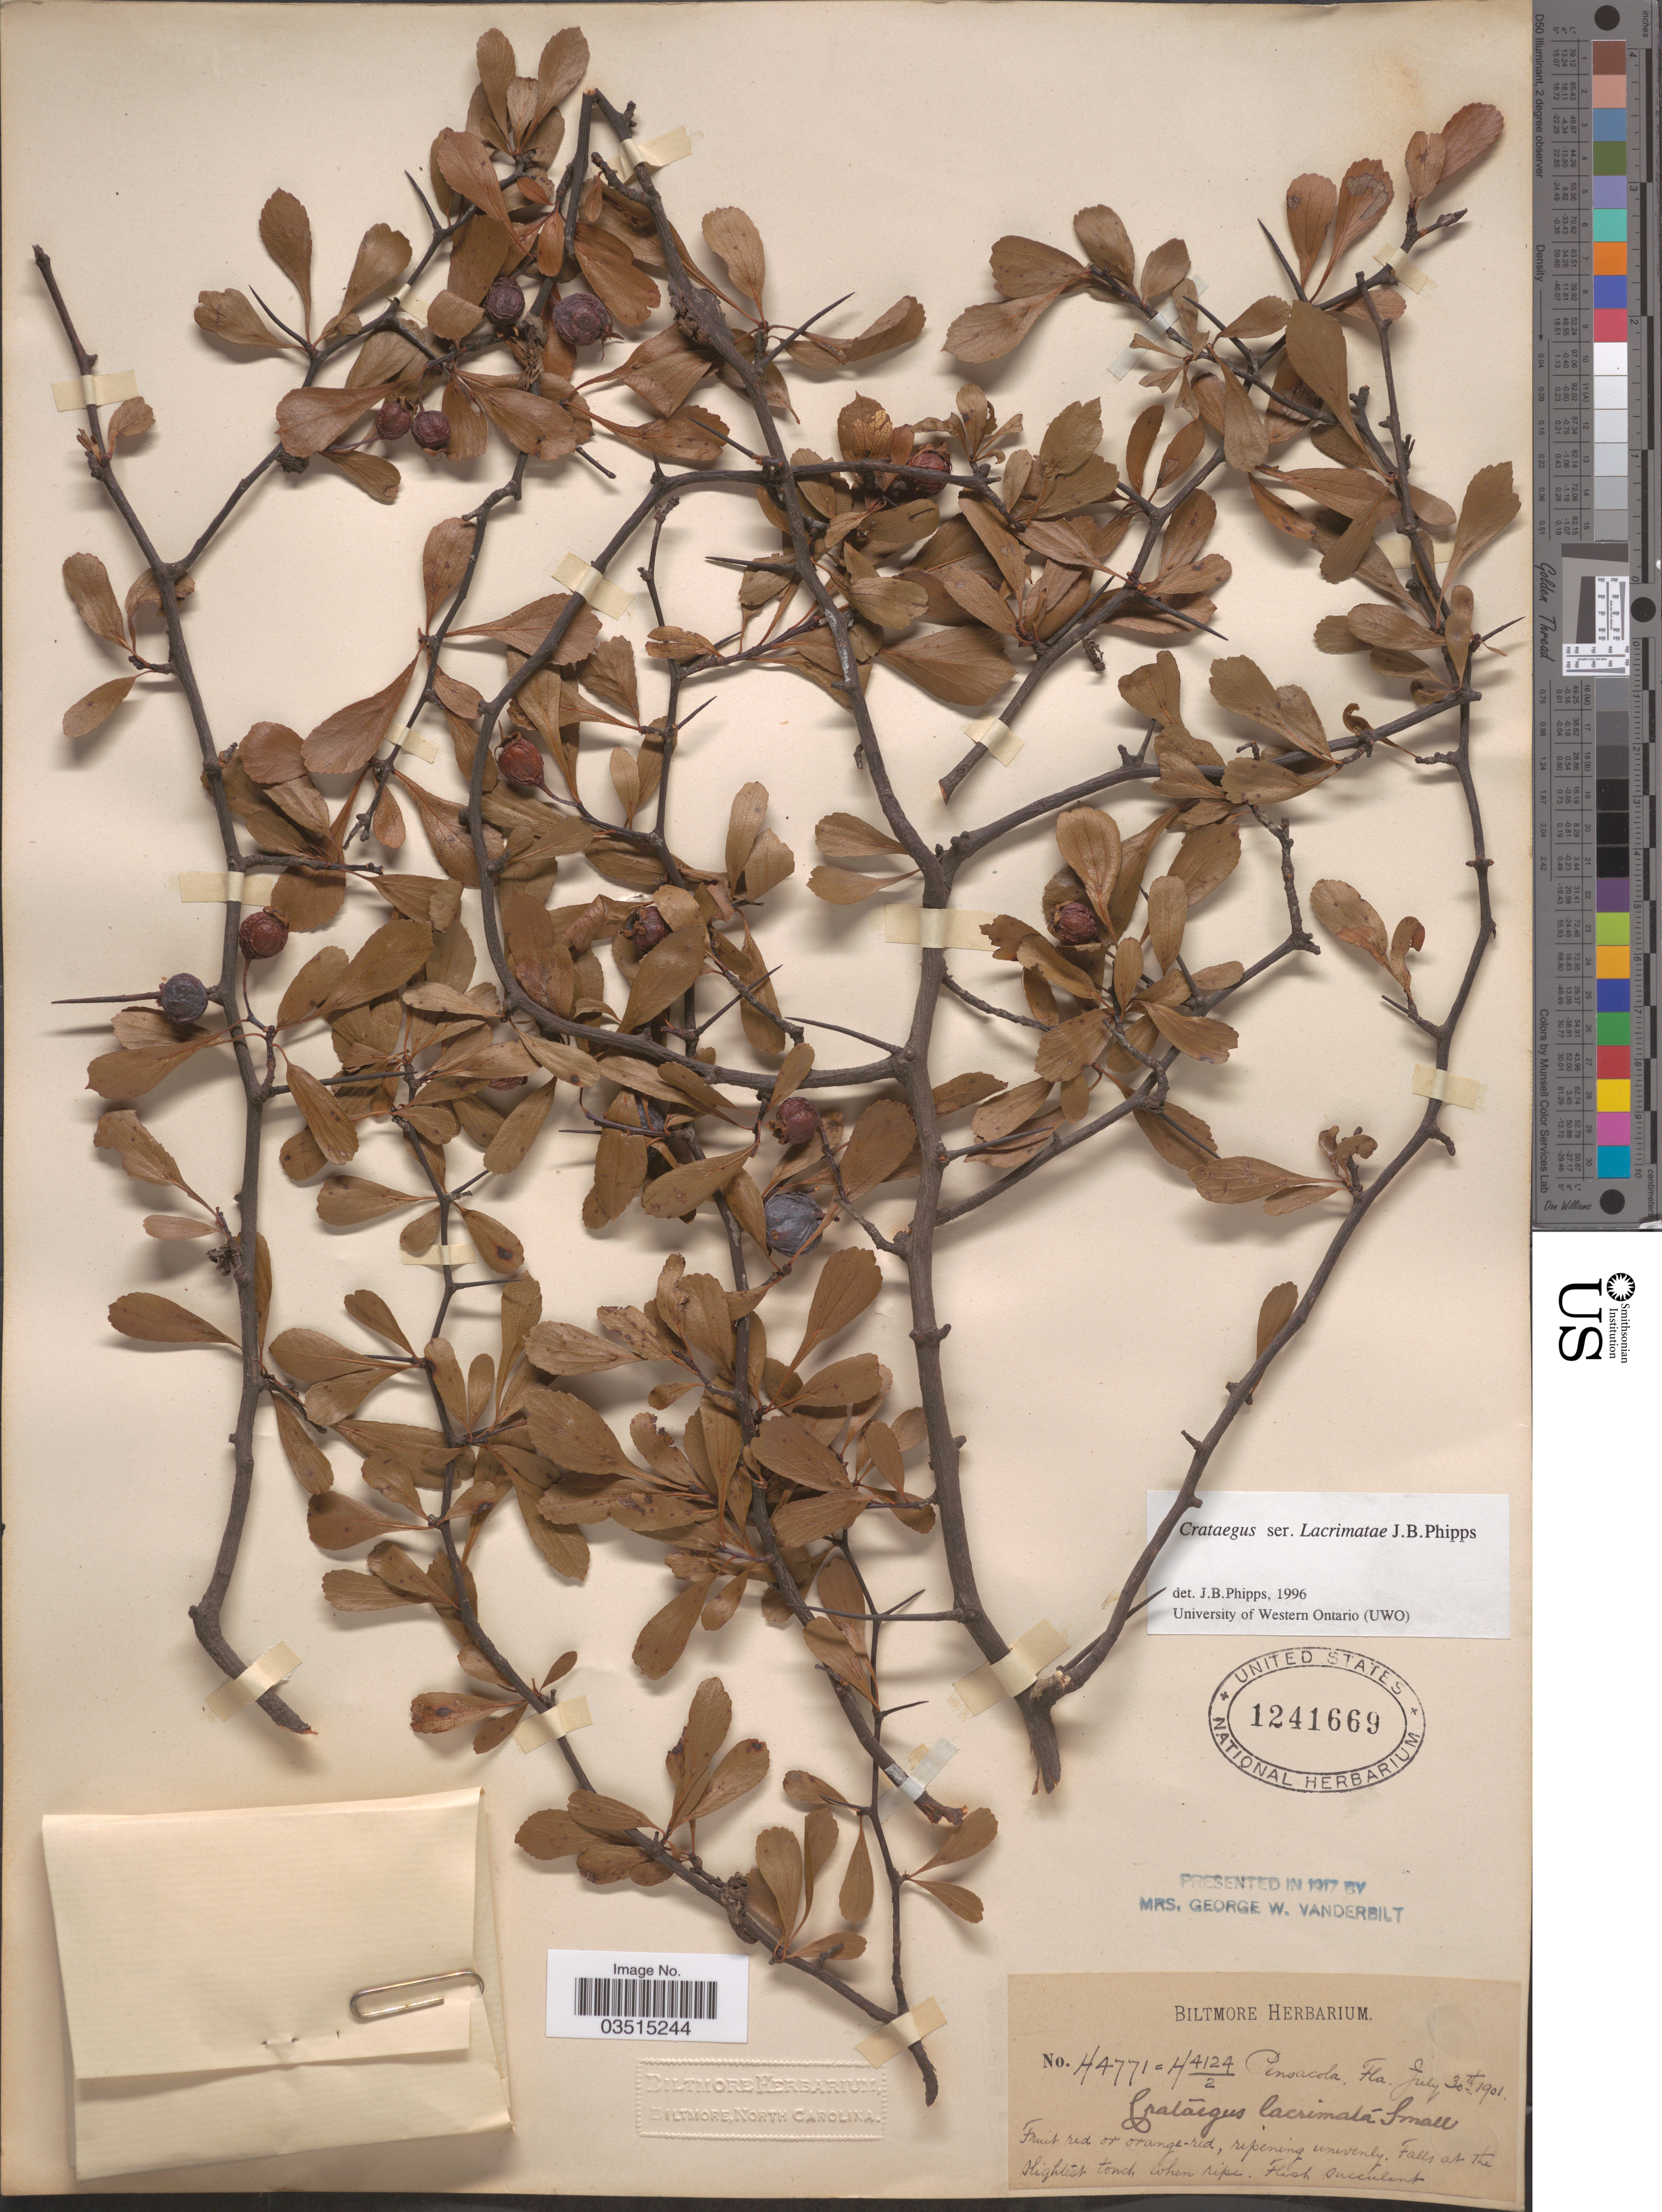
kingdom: Plantae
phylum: Tracheophyta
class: Magnoliopsida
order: Rosales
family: Rosaceae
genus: Crataegus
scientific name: Crataegus lacrimata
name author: Small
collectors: ex herb. Biltmore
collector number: H4771 = H4124/2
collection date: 1901-07-30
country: United States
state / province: Florida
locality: Pensacola.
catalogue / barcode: US 1241669